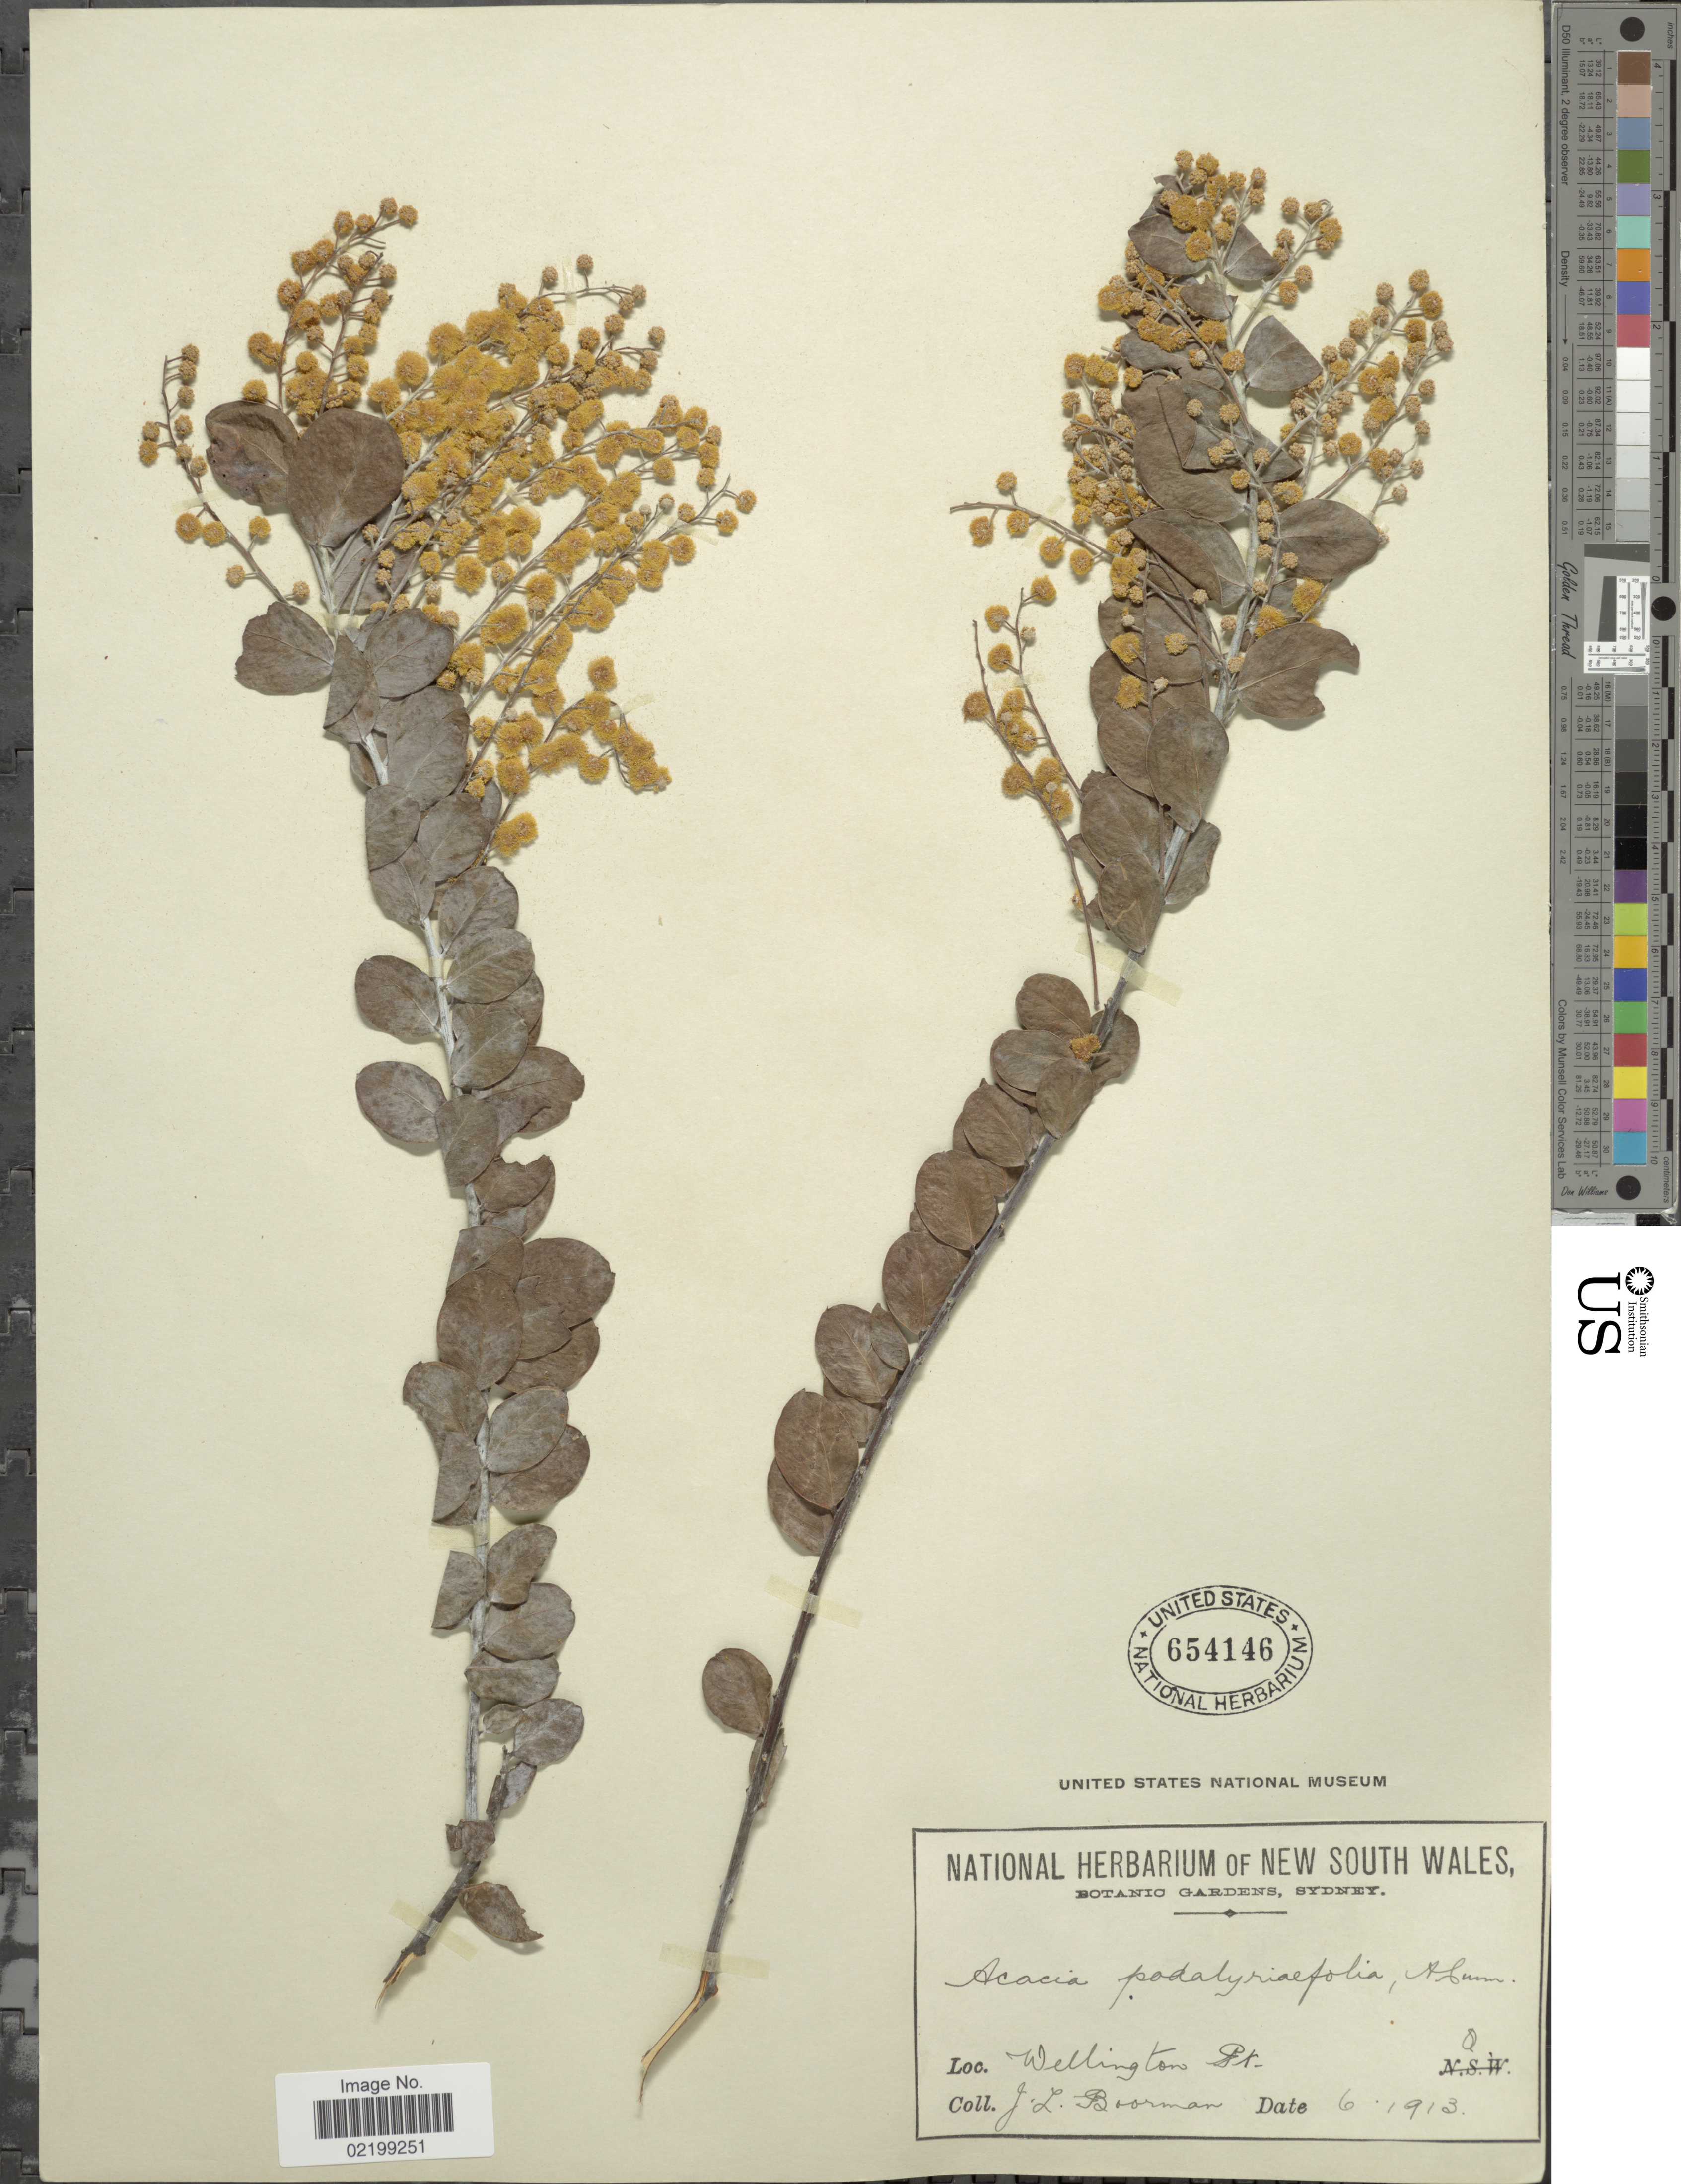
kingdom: Plantae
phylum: Tracheophyta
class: Magnoliopsida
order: Fabales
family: Fabaceae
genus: Acacia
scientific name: Acacia podalyriifolia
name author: A. Cunn. ex G. Don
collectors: J. Boorman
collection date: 1913-06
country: Australia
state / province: Queensland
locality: Wellington Point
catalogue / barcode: US 654146